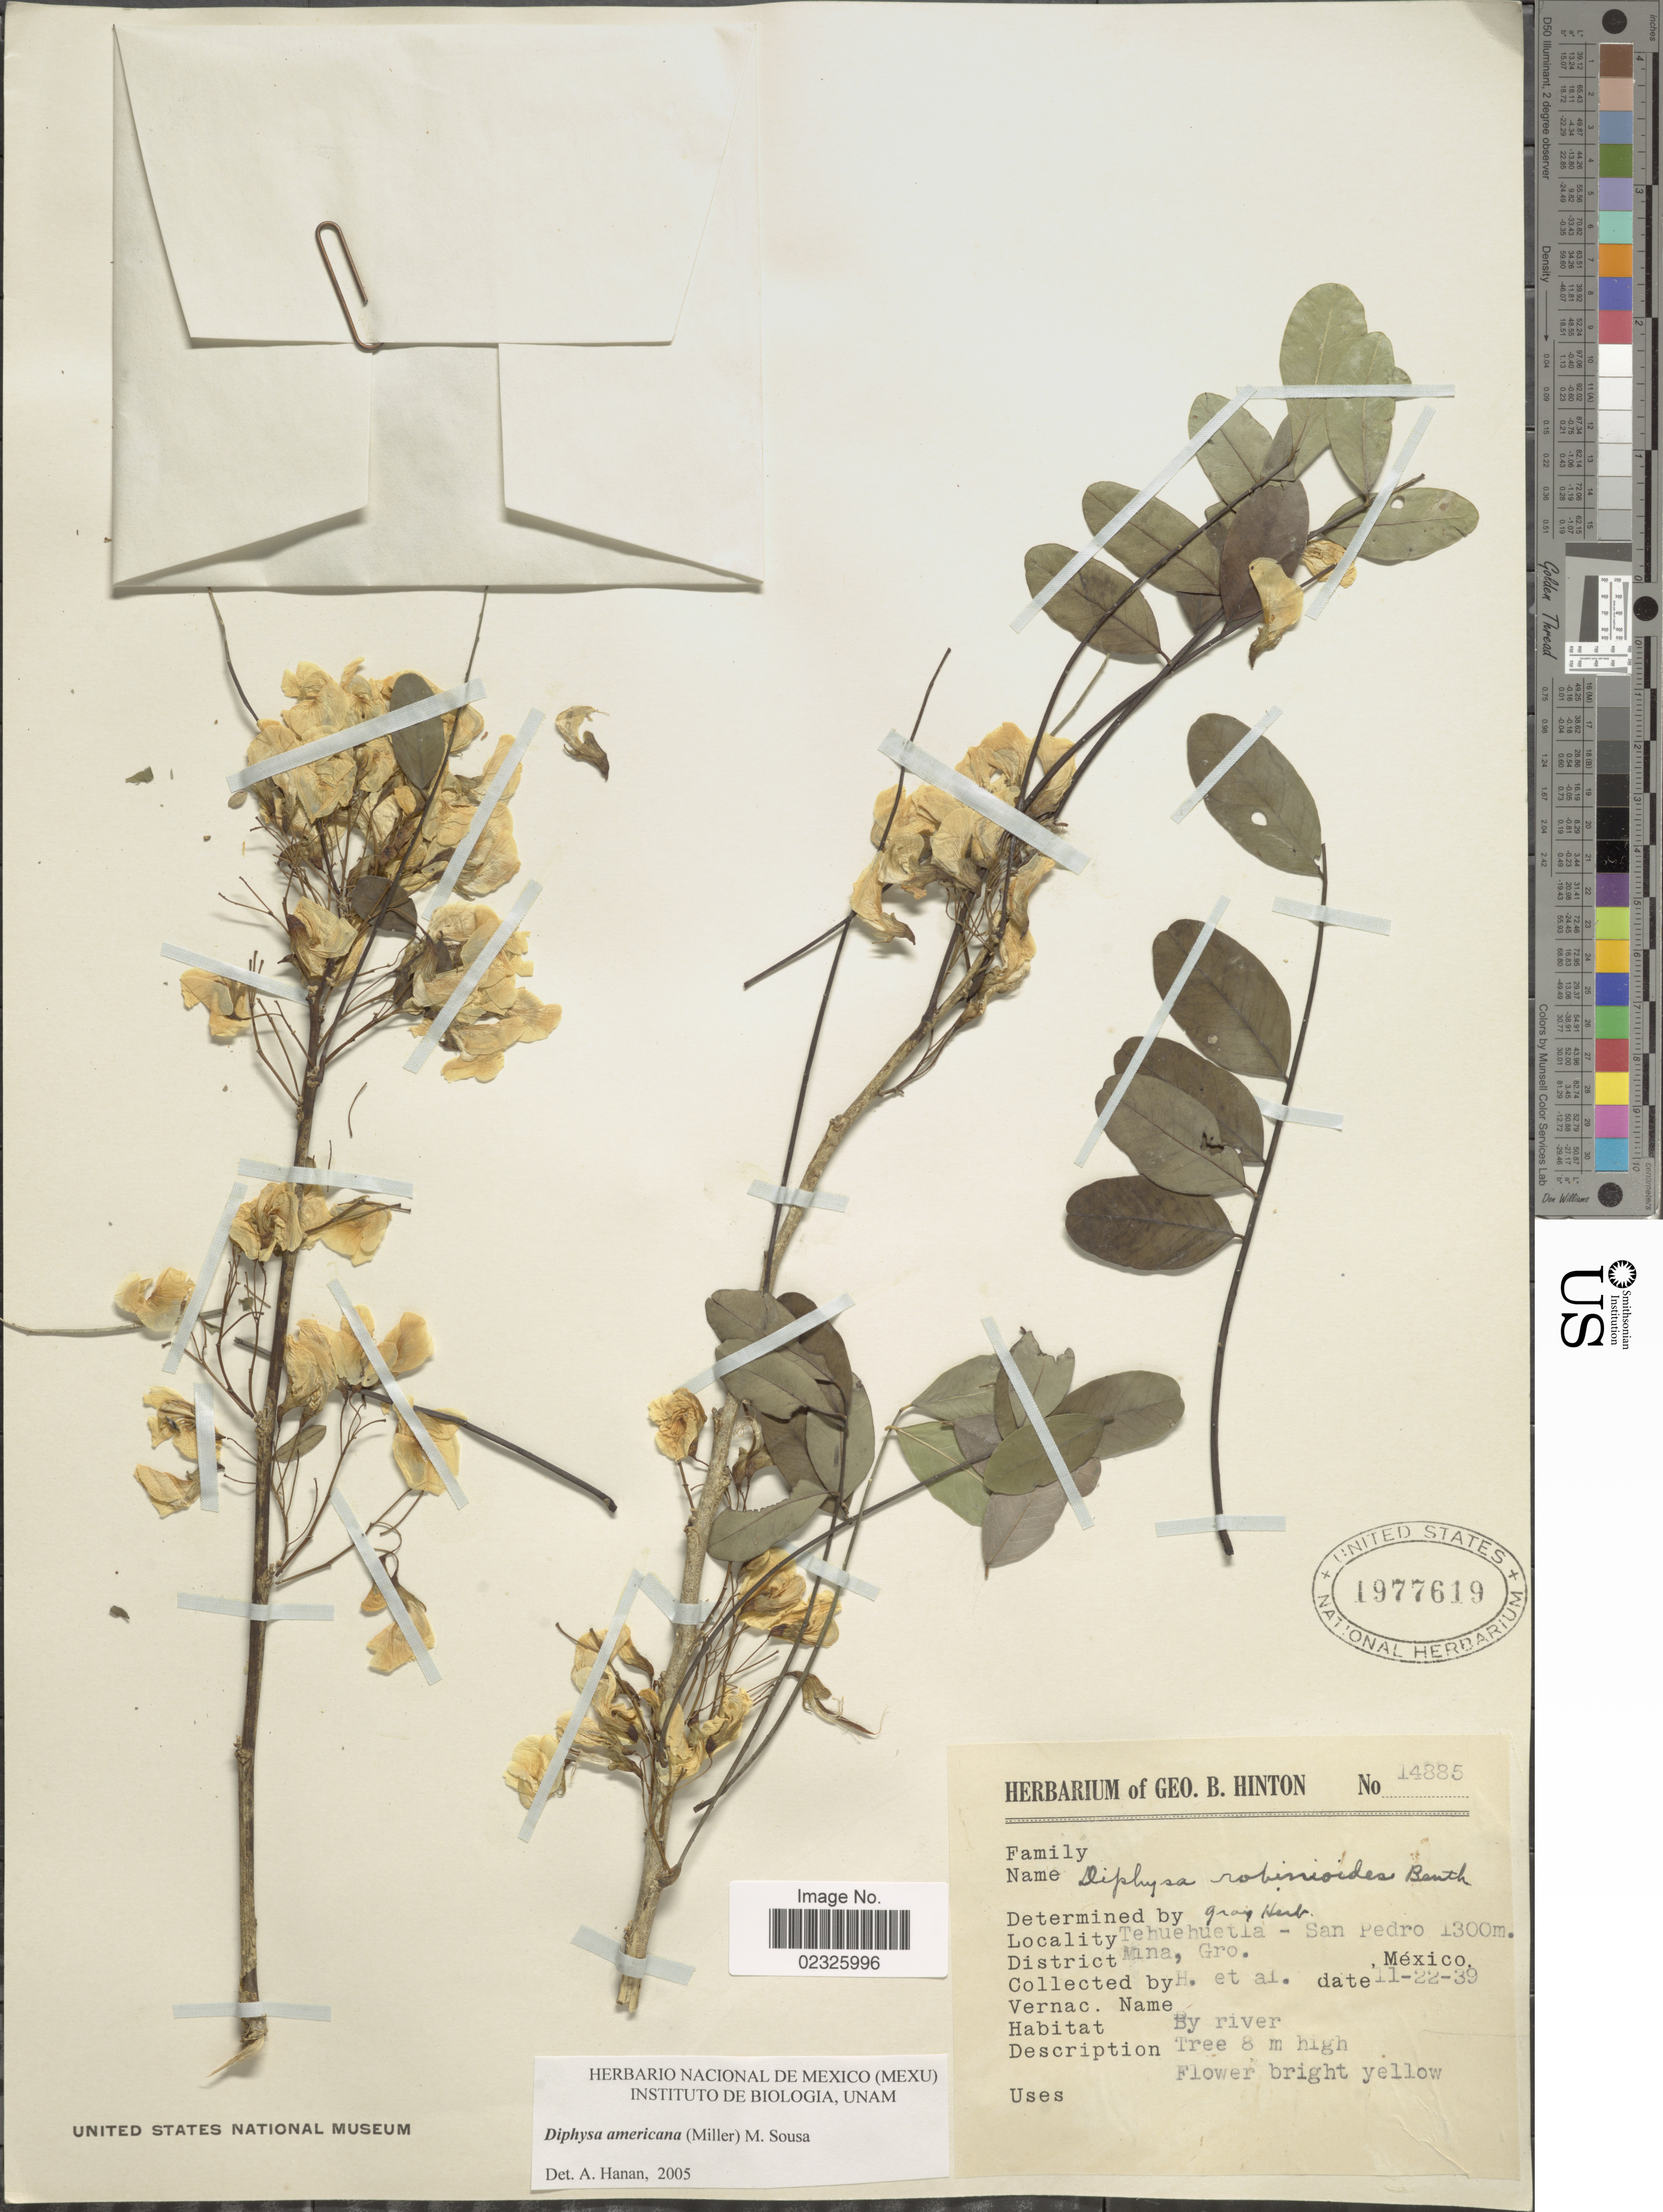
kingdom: Plantae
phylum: Tracheophyta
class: Magnoliopsida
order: Fabales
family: Fabaceae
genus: Diphysa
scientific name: Diphysa americana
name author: (Mill.) M. Sousa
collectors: G. B. Hinton & et al.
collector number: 14885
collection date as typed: Transcribed d/m/y: 22/11/39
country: Mexico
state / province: Guerrero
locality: Tehuehuetla- San Pedro, District Mina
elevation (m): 1300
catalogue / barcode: US 1977619